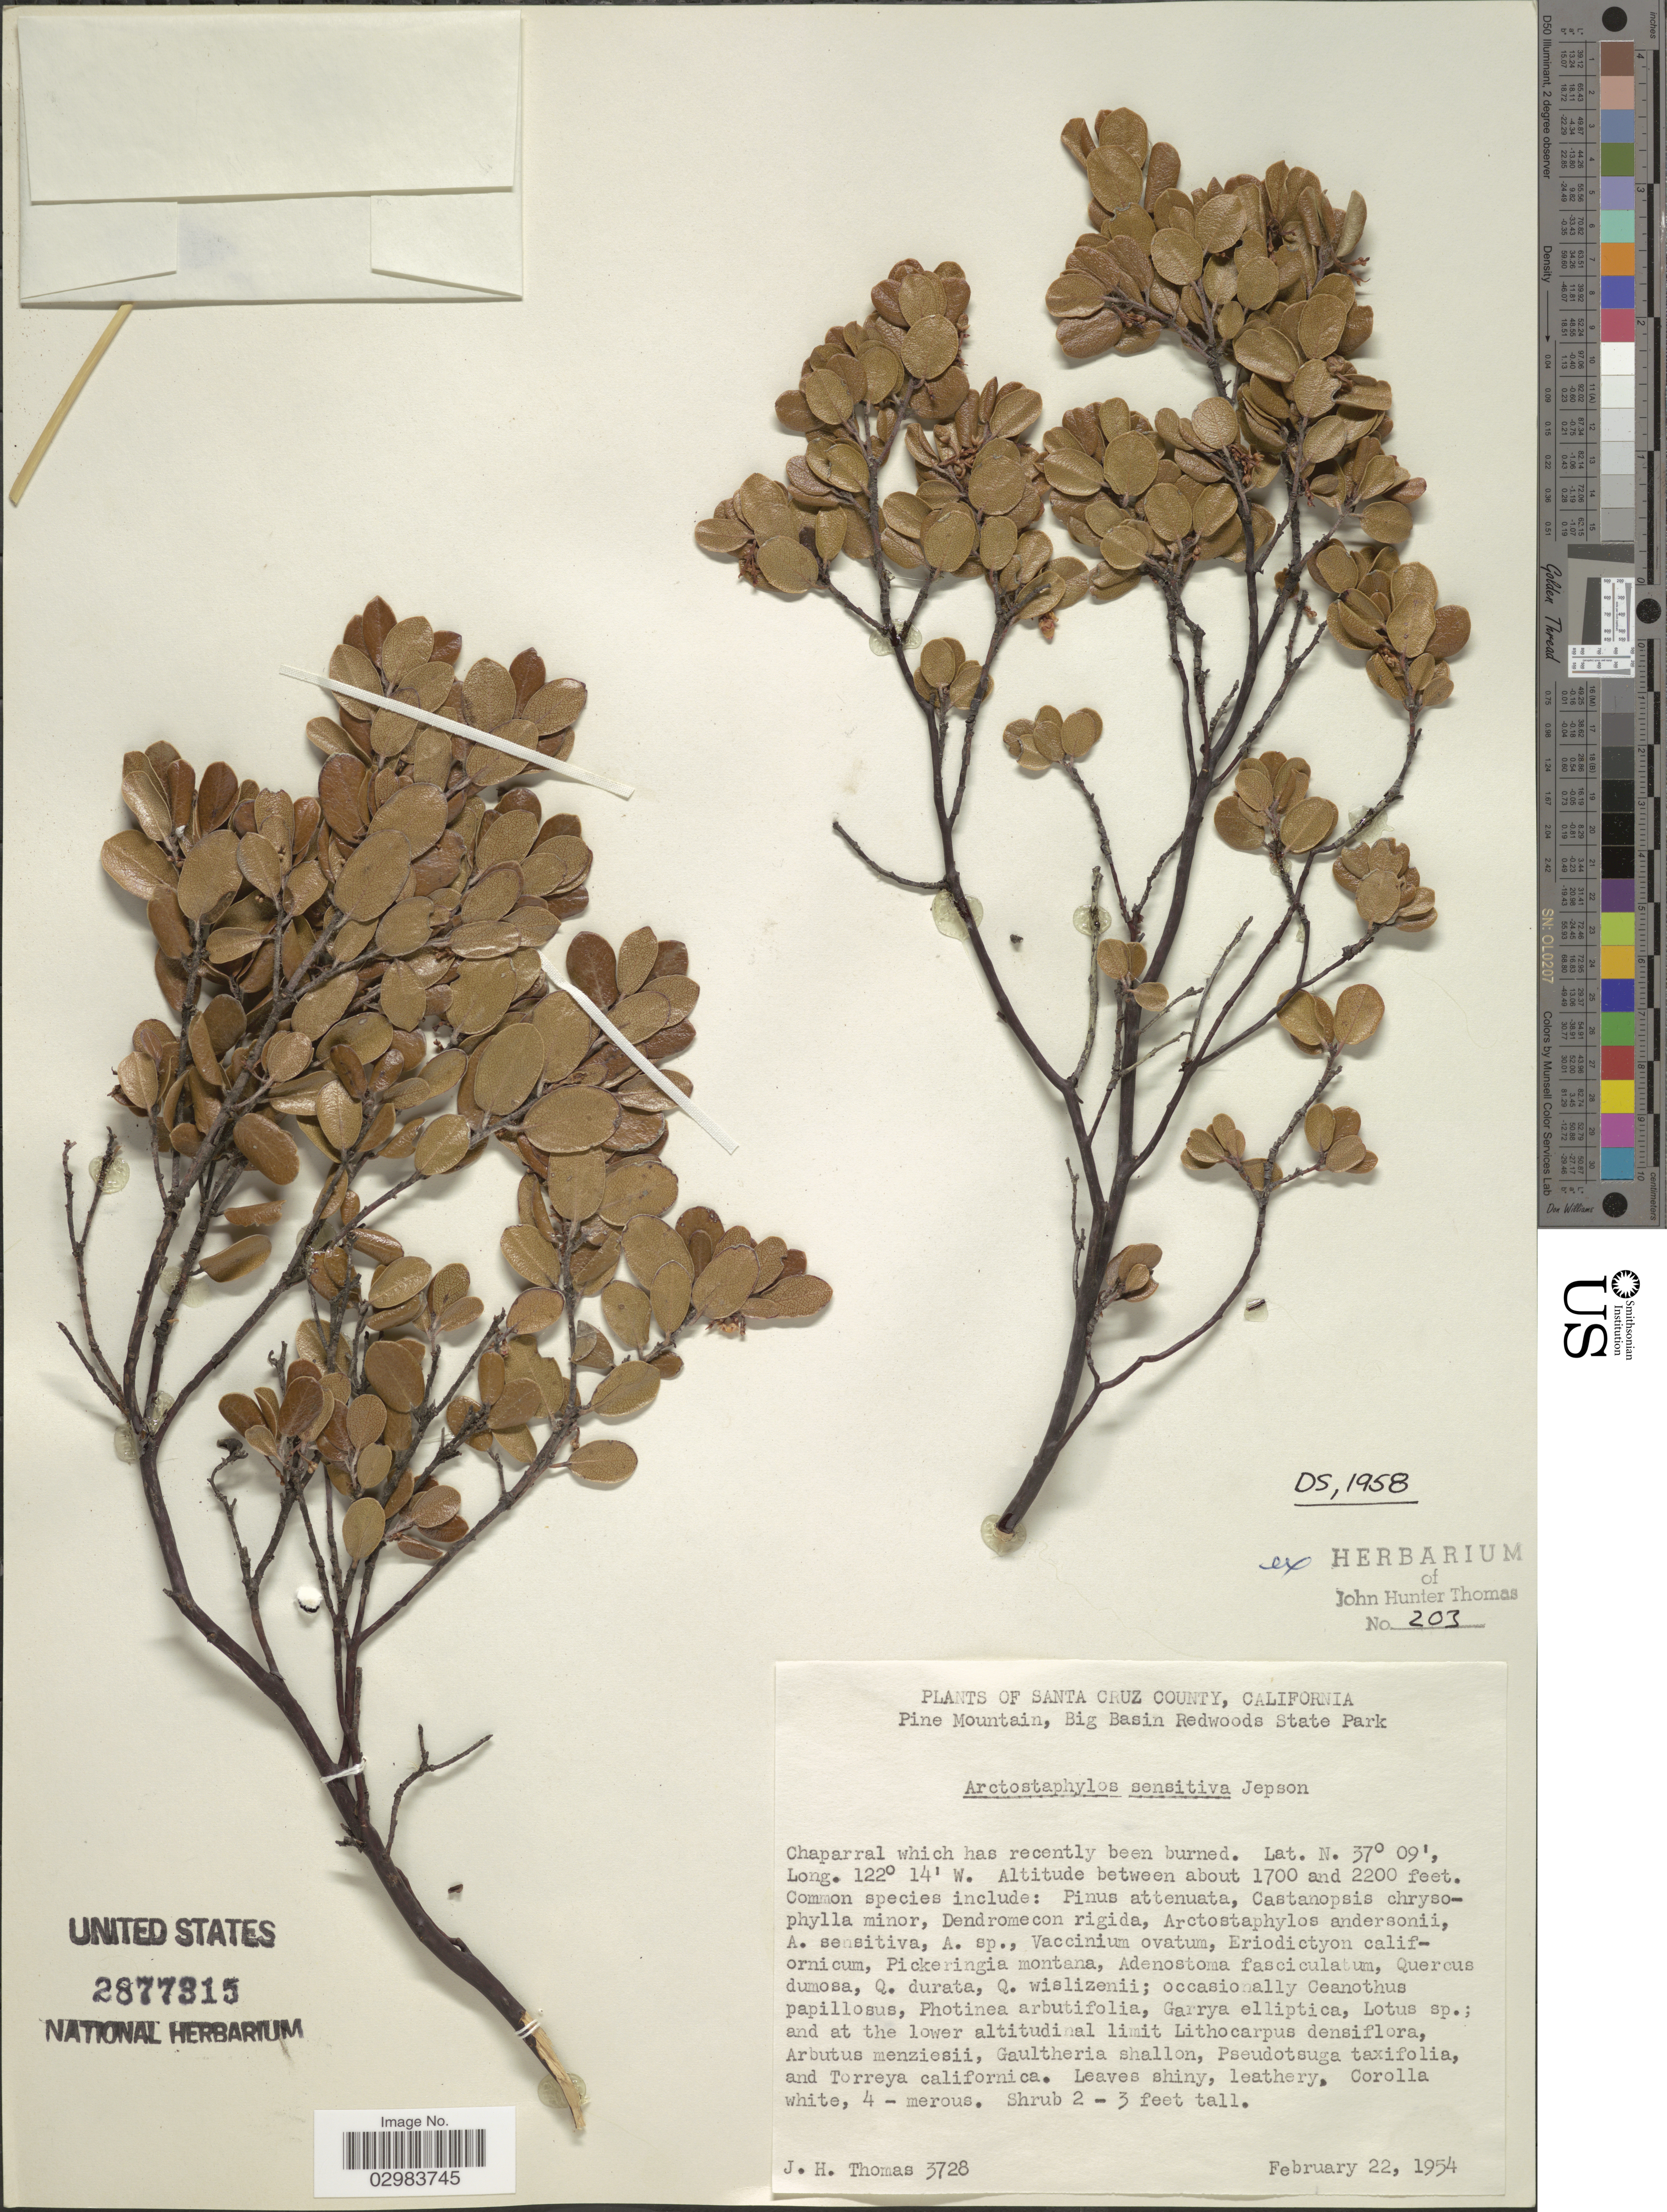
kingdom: Plantae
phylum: Tracheophyta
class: Magnoliopsida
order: Ericales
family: Ericaceae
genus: Arctostaphylos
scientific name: Arctostaphylos canescens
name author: Eastw.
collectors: J. H. Thomas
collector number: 3728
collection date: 1954-02-22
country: United States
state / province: California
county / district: Santa Cruz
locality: Santa Cruz County. Pine Mountain, Big Basin Redwoods State Park.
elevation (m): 518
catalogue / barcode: US 2877315